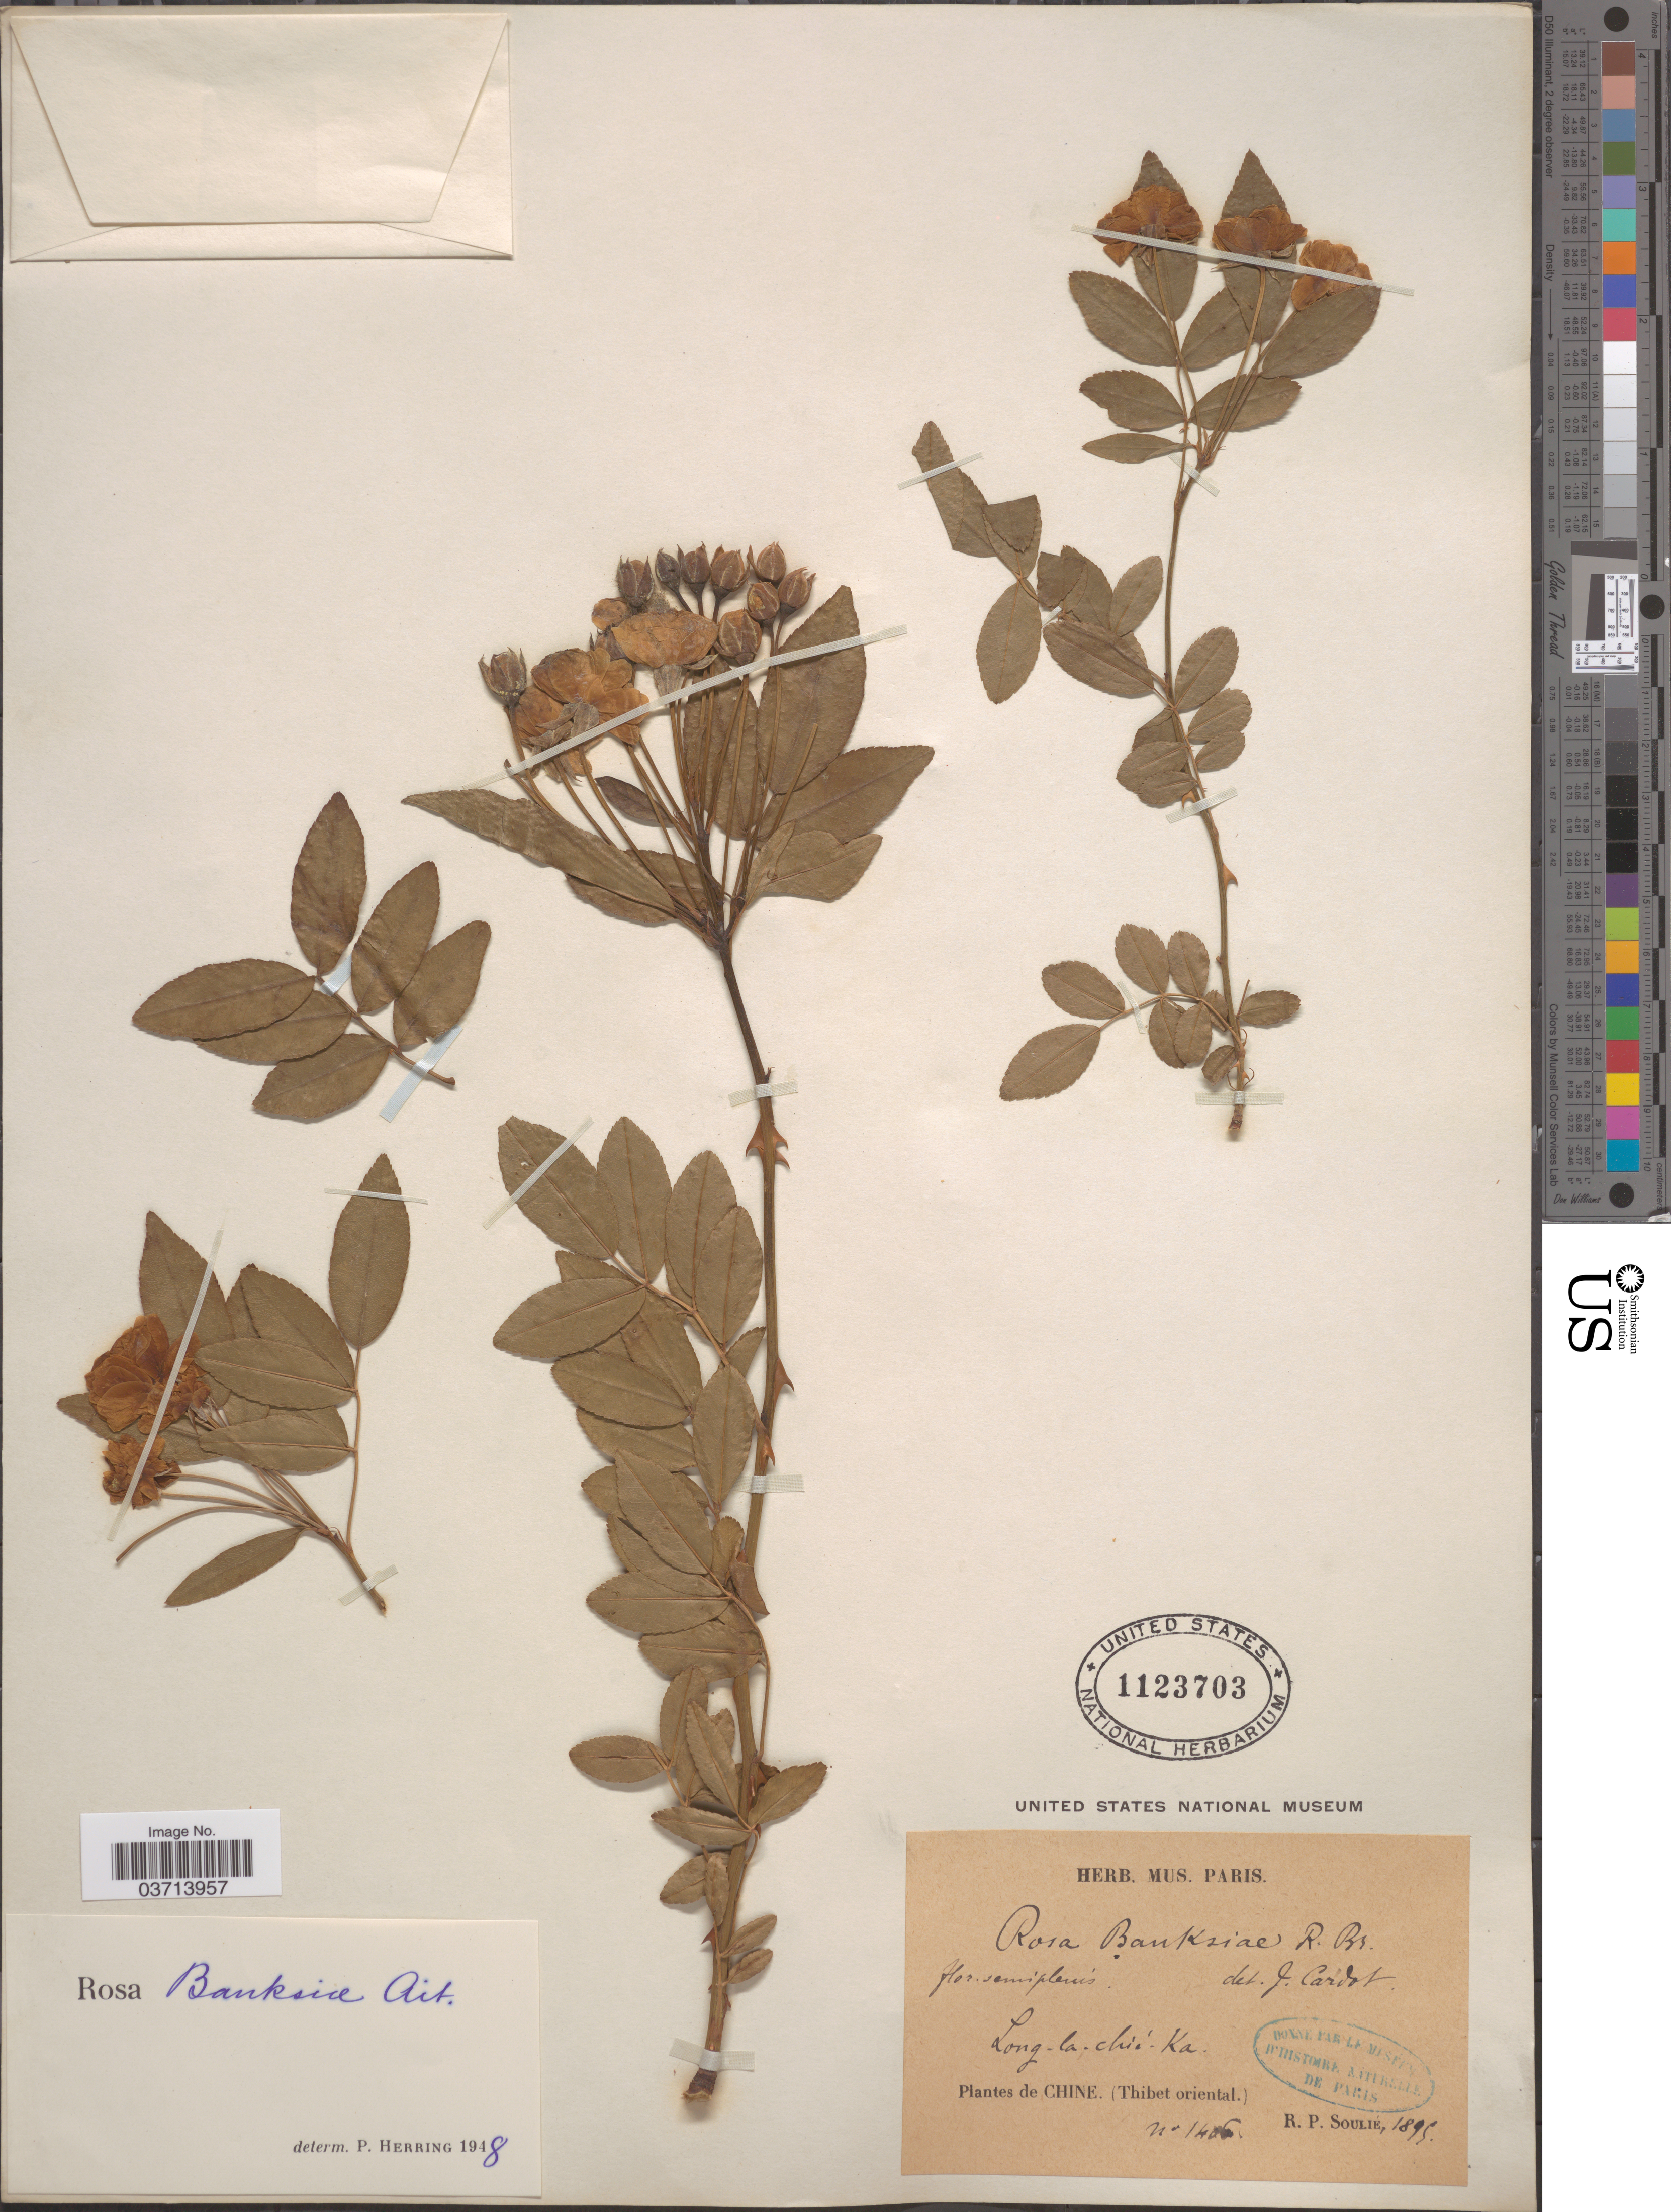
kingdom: Plantae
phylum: Tracheophyta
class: Magnoliopsida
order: Rosales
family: Rosaceae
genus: Rosa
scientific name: Rosa banksiae var. lutea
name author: Lindl.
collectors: R. Soulié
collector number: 1406*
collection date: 1895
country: China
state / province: Xizang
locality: Long-la-chii-Ka. [interpreted] (Thibet oriental.).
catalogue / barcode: US 1123703